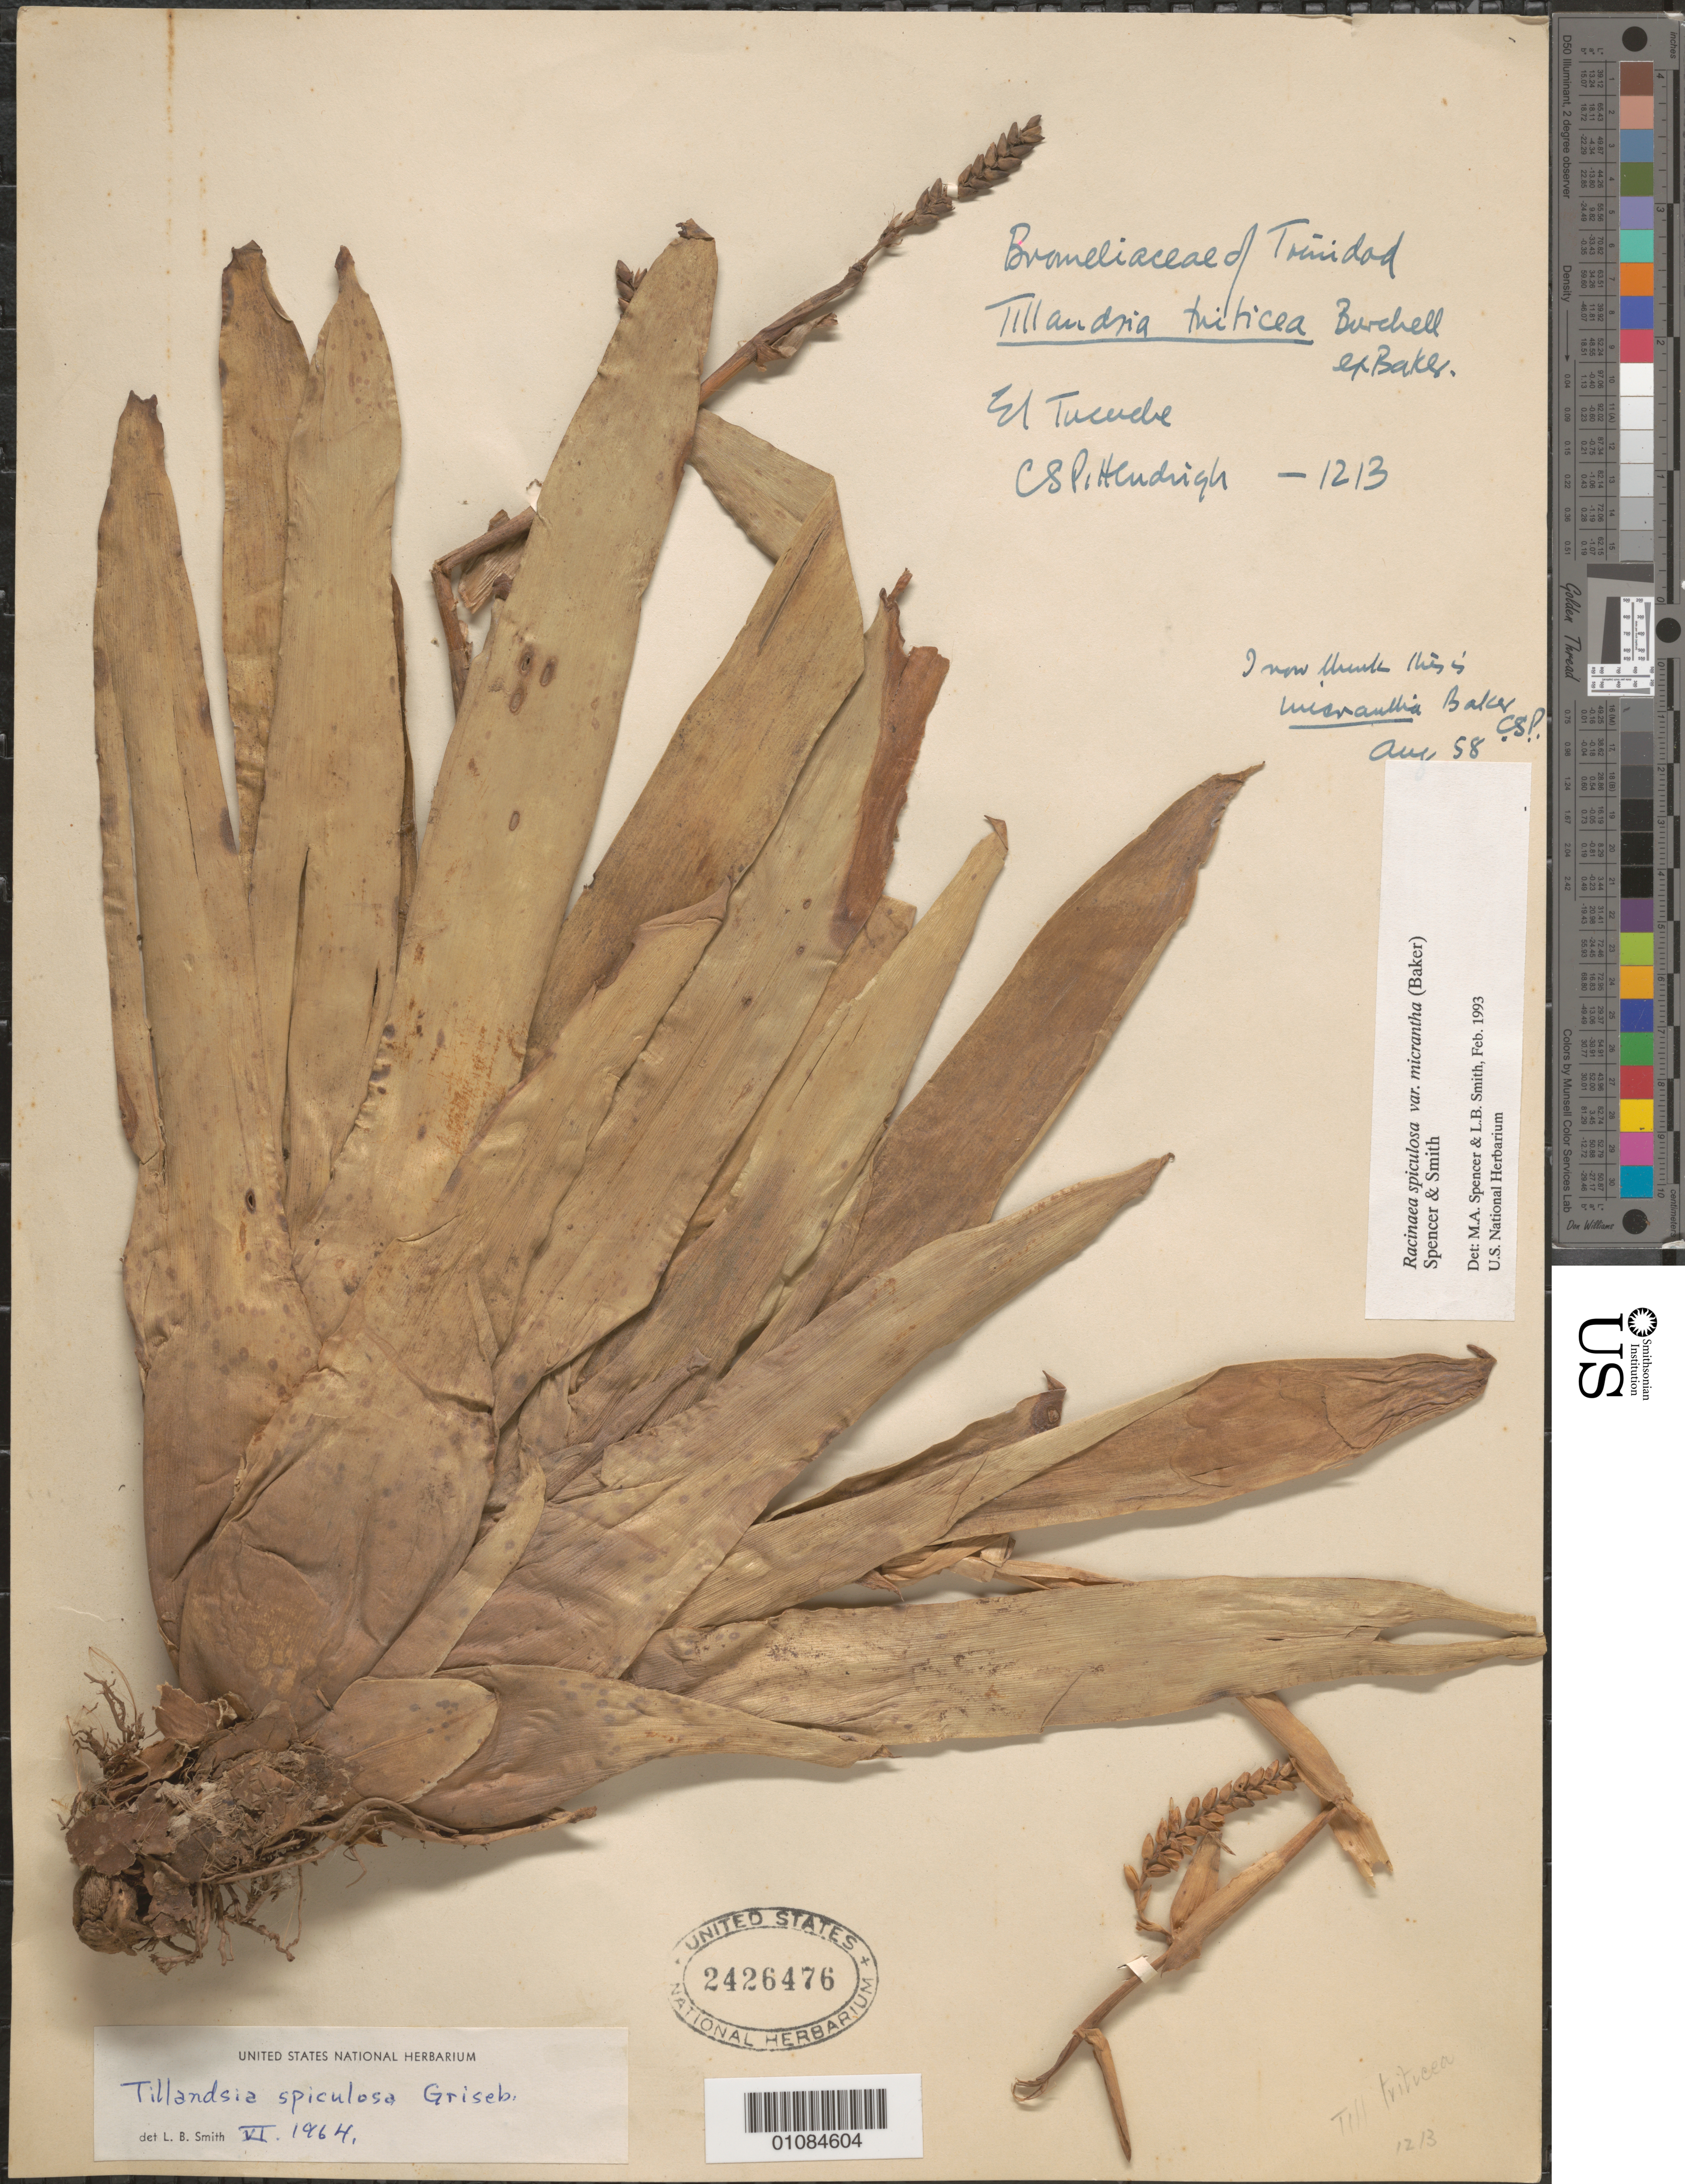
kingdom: Plantae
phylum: Tracheophyta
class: Liliopsida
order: Poales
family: Bromeliaceae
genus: Racinaea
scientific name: Racinaea spiculosa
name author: (Griseb.) M.A. Spencer & L.B. Sm.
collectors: C. S. Pittendrigh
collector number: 1213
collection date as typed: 1944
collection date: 1944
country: Trinidad and Tobago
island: Trinidad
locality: Tocuche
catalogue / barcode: US 2426476